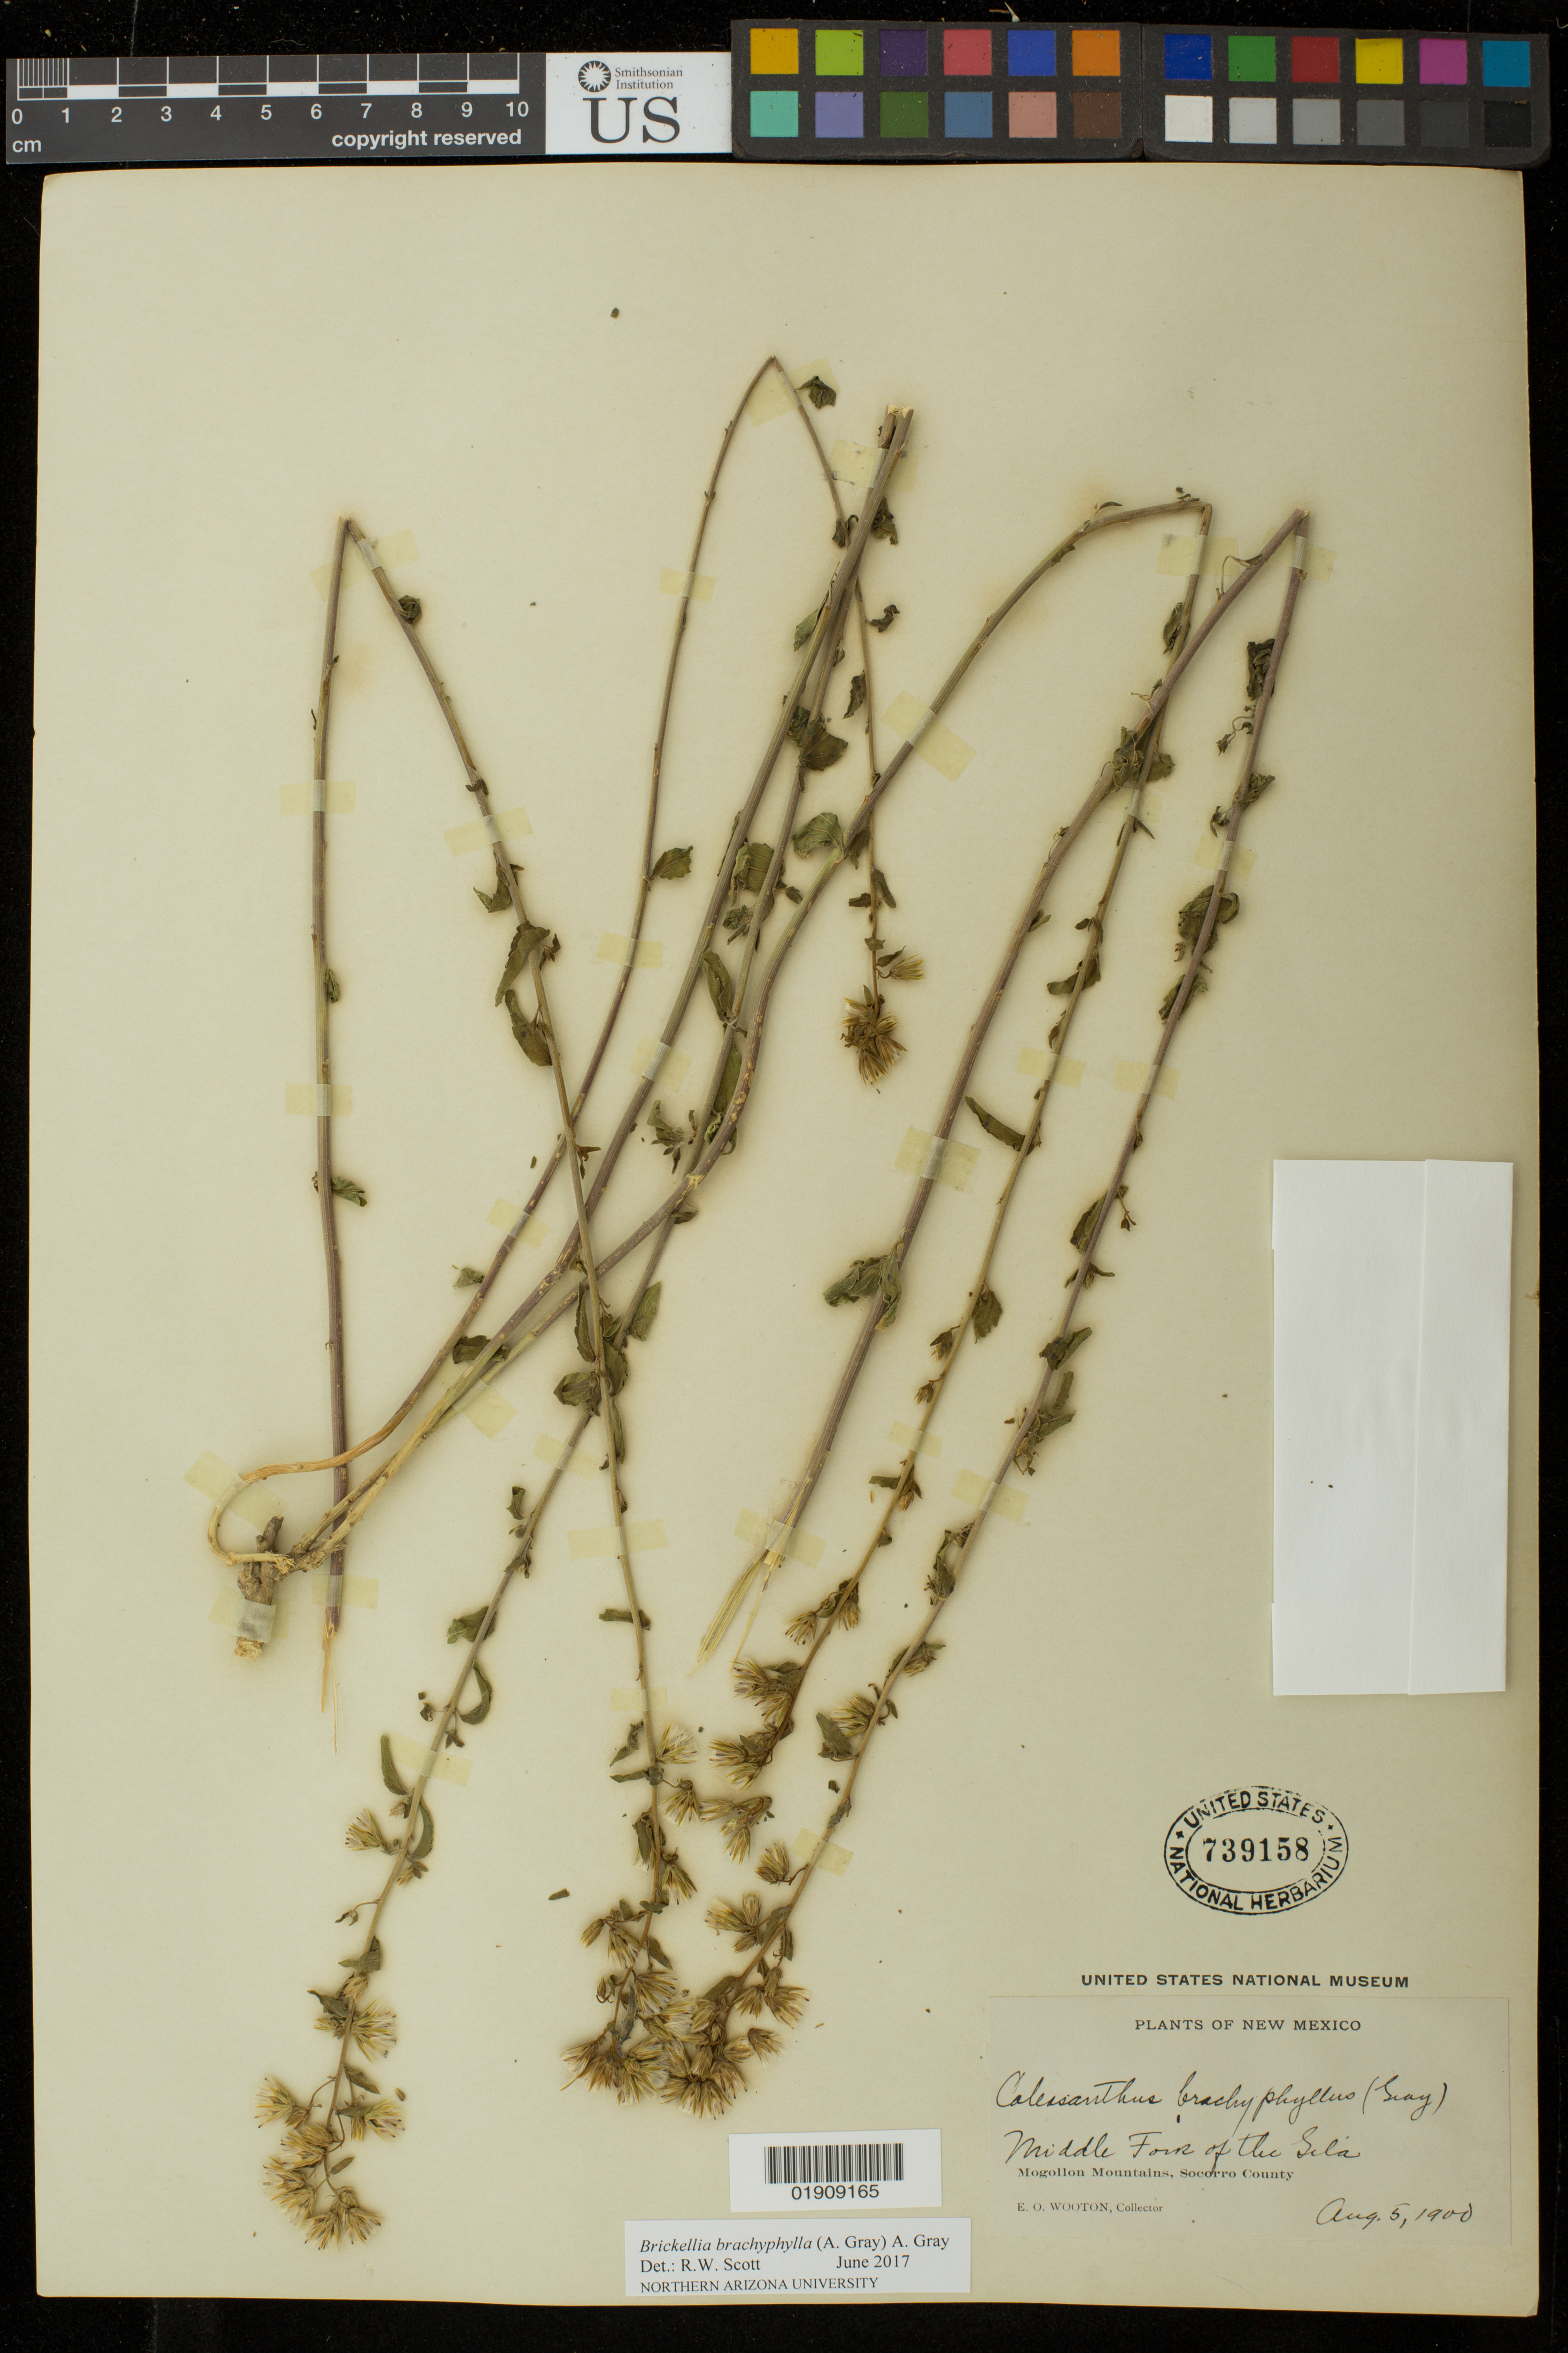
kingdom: Plantae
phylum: Tracheophyta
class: Magnoliopsida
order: Asterales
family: Asteraceae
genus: Brickellia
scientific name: Brickellia brachyphylla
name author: (A. Gray) A. Gray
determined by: Scott, Randall W., (ASC), Northern Arizona University (UNITED STATES)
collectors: E. O. Wooton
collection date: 1900-08-05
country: United States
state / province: New Mexico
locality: Mogollon Mountains, Socorro Co., Middle Gila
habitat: Middle fork of the Gila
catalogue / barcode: US 739158